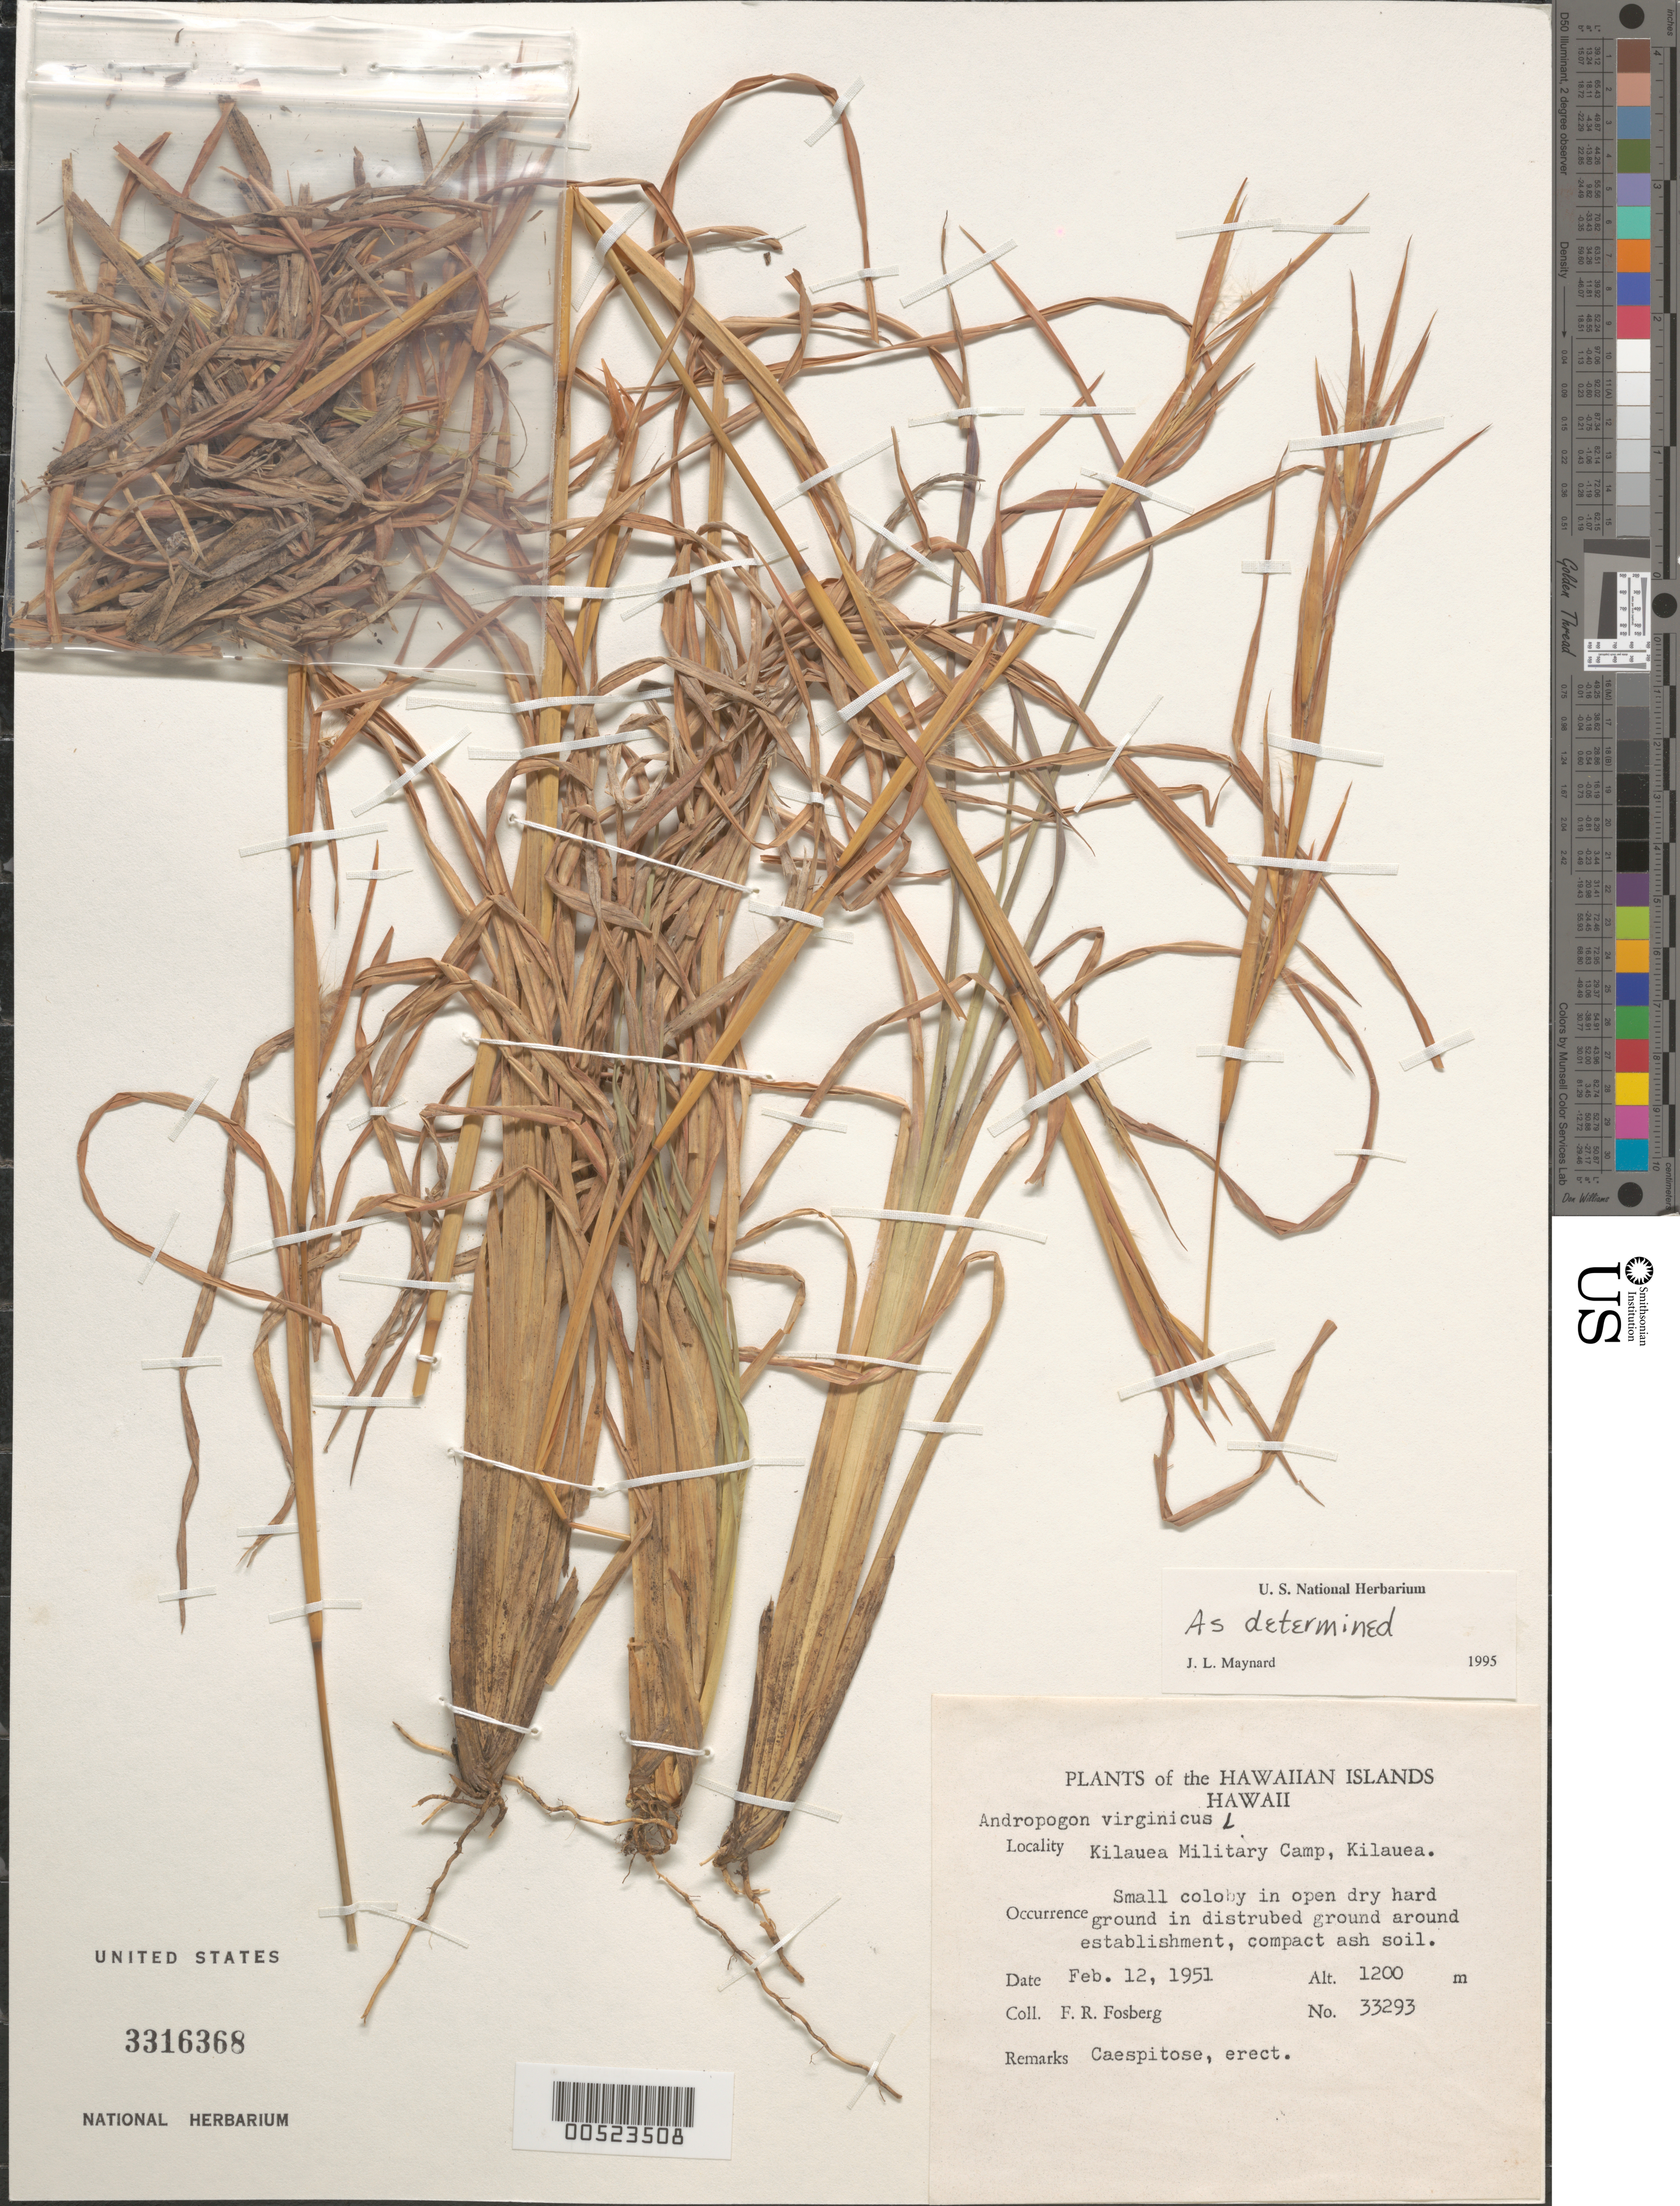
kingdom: Plantae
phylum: Tracheophyta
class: Liliopsida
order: Poales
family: Poaceae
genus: Andropogon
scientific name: Andropogon virginicus var. virginicus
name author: L.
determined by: Faccenda, K.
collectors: F. R. Fosberg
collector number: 33293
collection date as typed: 12 Feb 1951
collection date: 1951-02-12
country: United States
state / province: Hawaii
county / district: Hawaii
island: Hawaii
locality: Kilauea Military Camp, Kilauea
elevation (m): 1200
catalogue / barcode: US 3316368